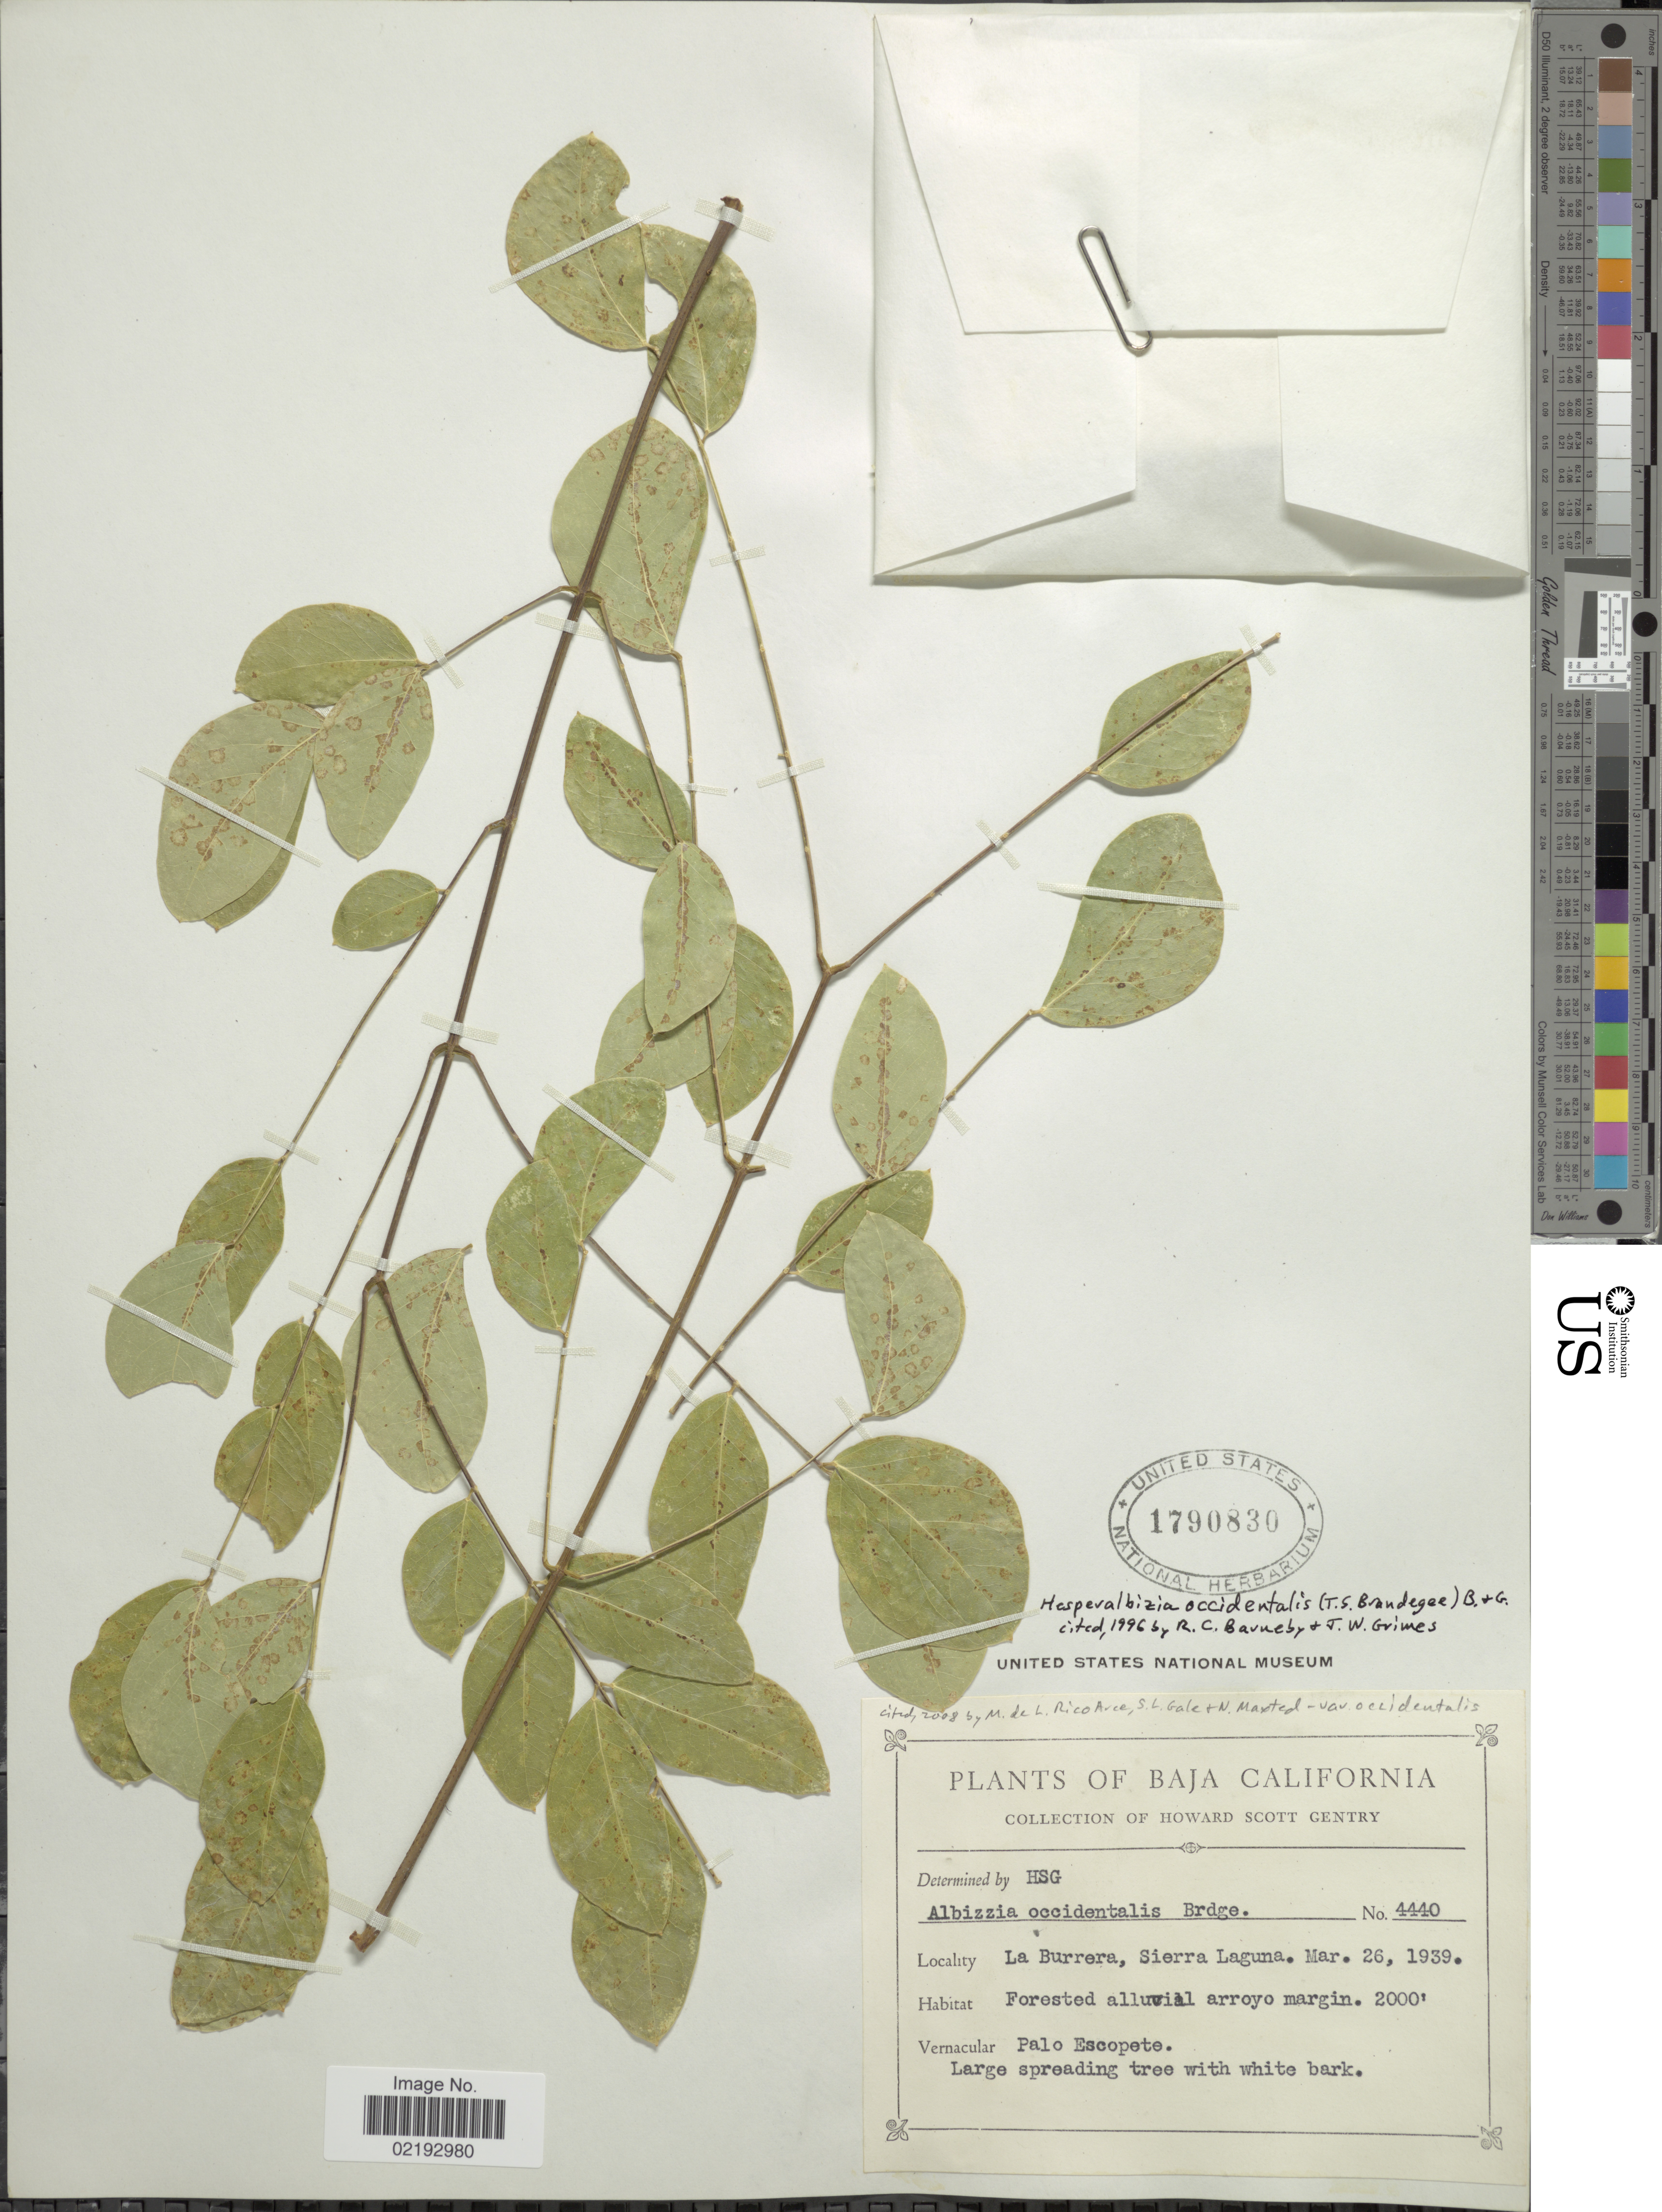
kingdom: Plantae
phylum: Tracheophyta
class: Magnoliopsida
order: Fabales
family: Fabaceae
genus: Hesperalbizia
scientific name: Hesperalbizia occidentalis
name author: (Brandegee) Barneby & J.W. Grimes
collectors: H. S. Gentry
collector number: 4440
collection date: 1939-03-26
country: Mexico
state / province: Baja California Sur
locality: La Burrera, Sierra Laguna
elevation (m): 610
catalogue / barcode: US 1790830